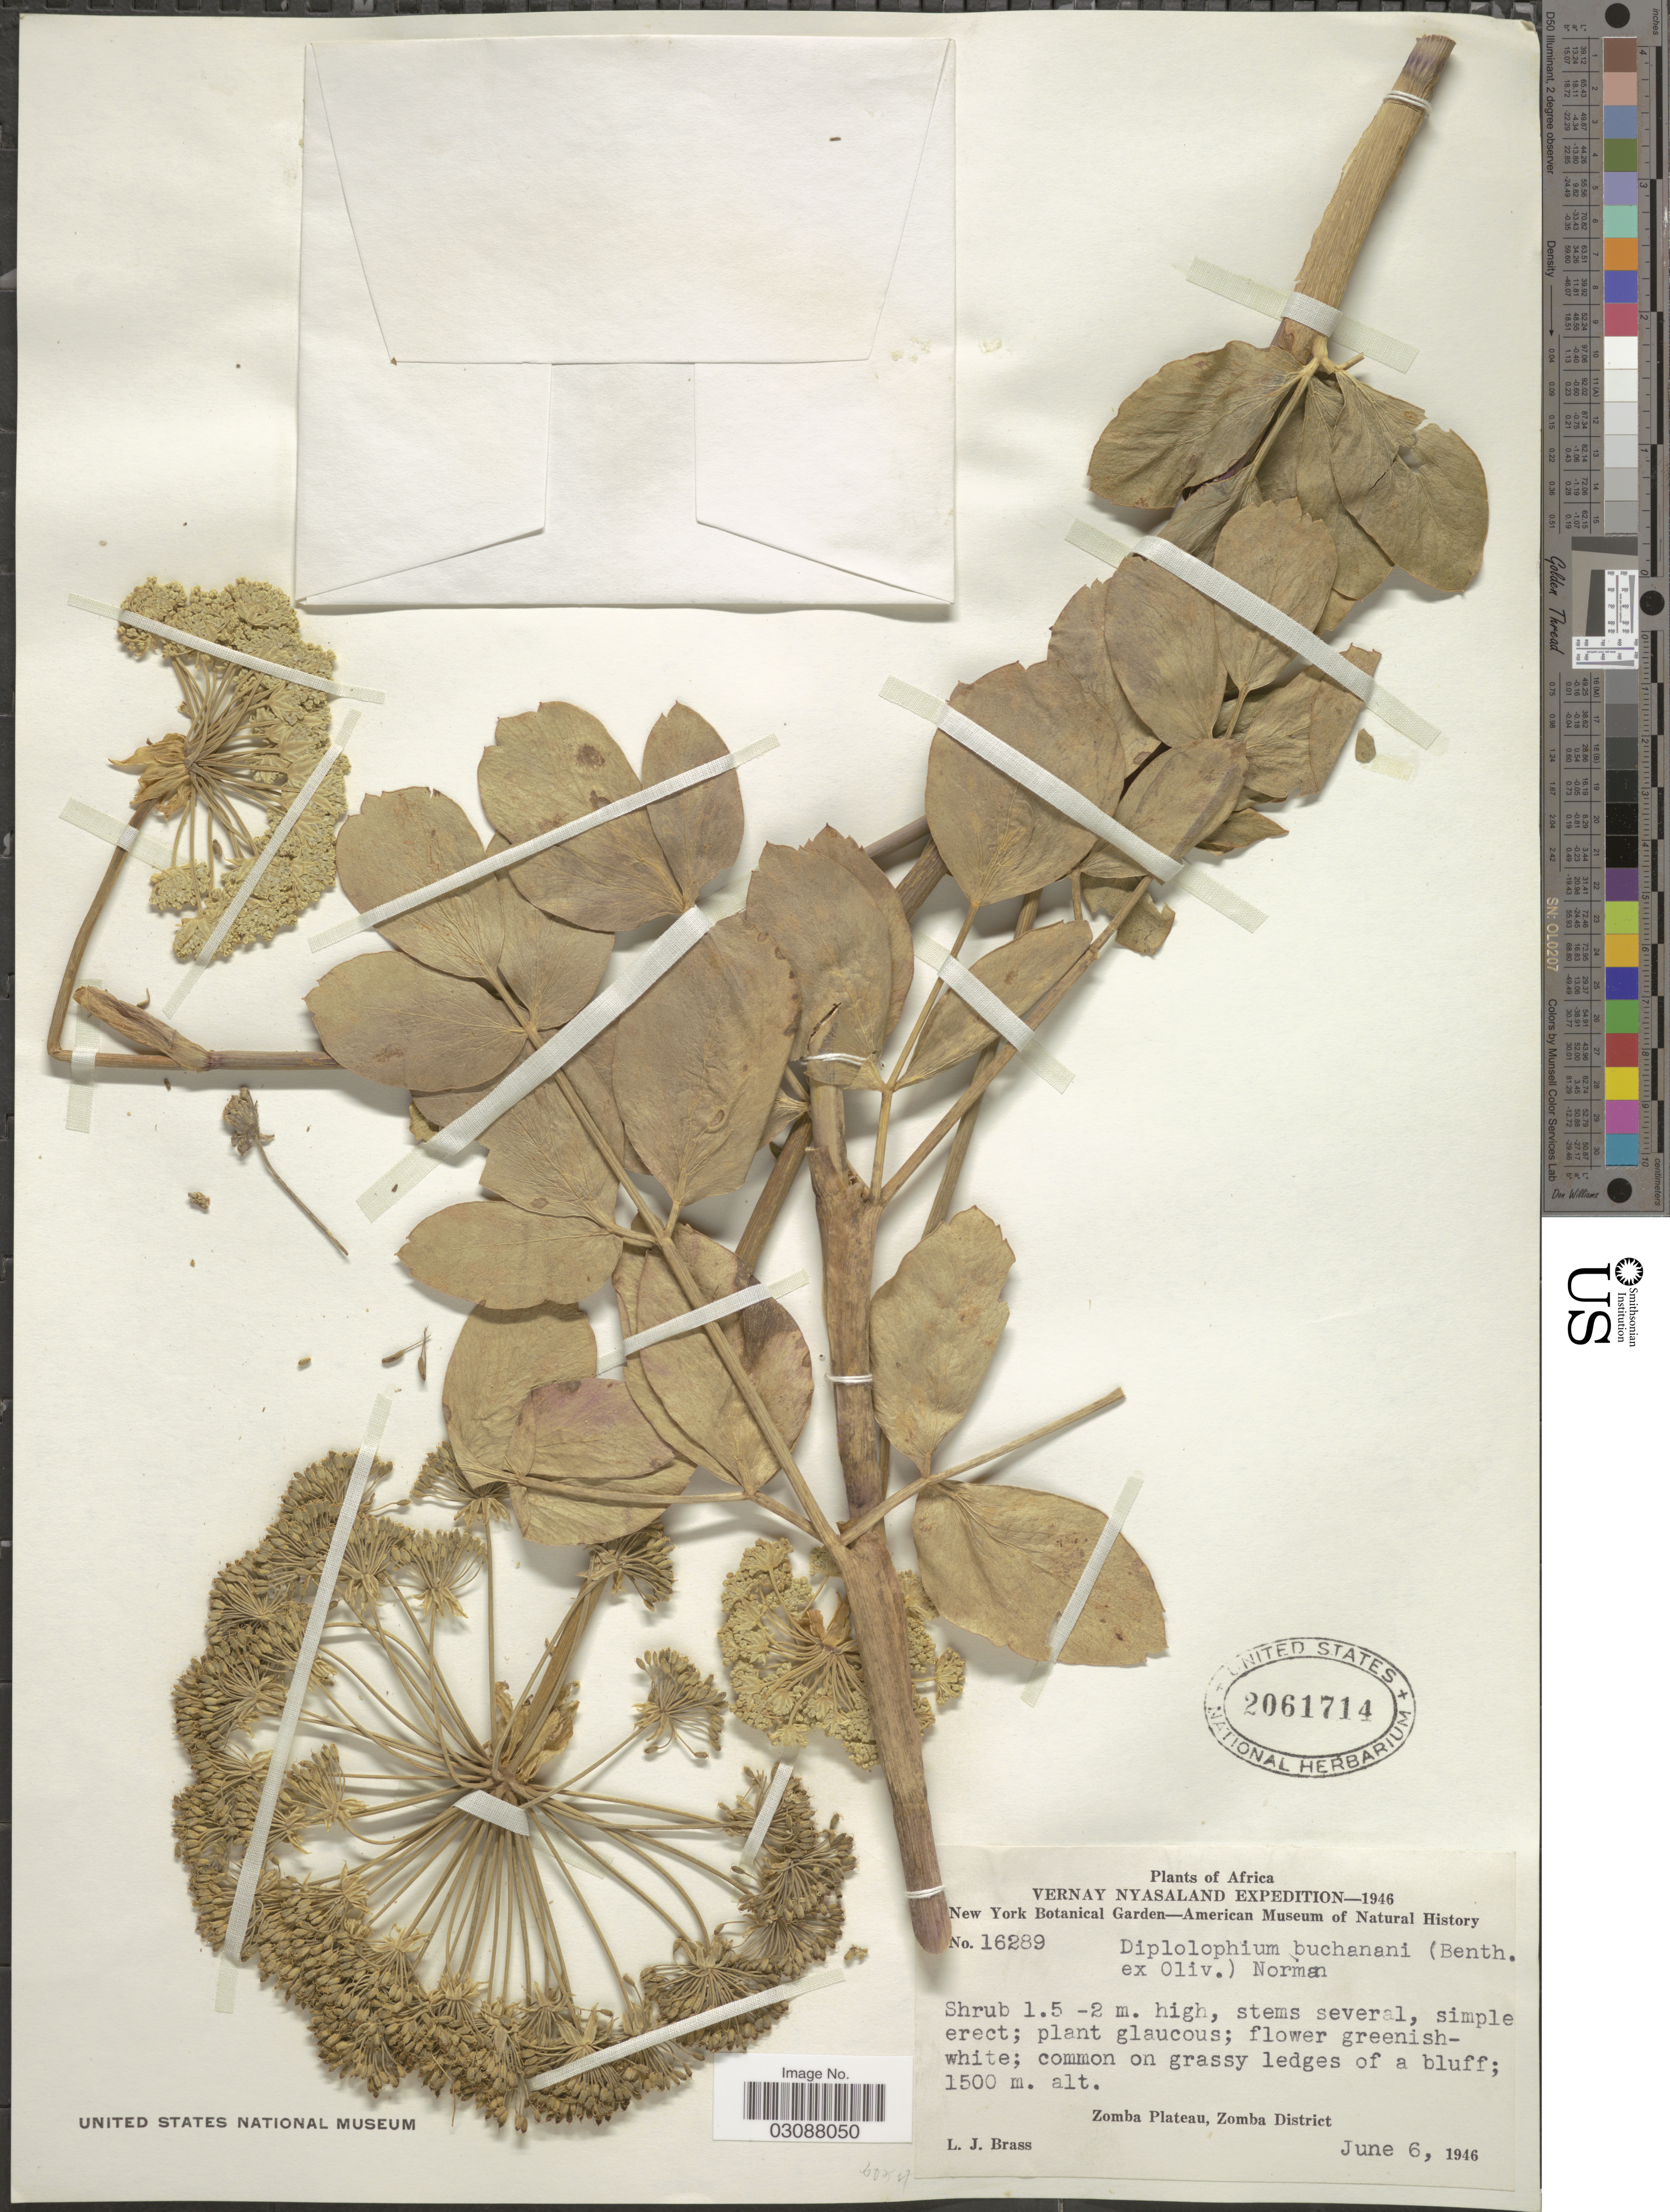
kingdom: Plantae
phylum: Tracheophyta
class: Magnoliopsida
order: Apiales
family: Apiaceae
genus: Diplolophium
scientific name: Diplolophium buchananii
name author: (Benth. ex Oliv.) C. Norman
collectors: L. J. Brass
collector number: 16289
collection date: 1946-06-06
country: Malawi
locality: Vernay Nyasaland. Zomba Plateau, Zomba District.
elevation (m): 1500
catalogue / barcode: US 2061714